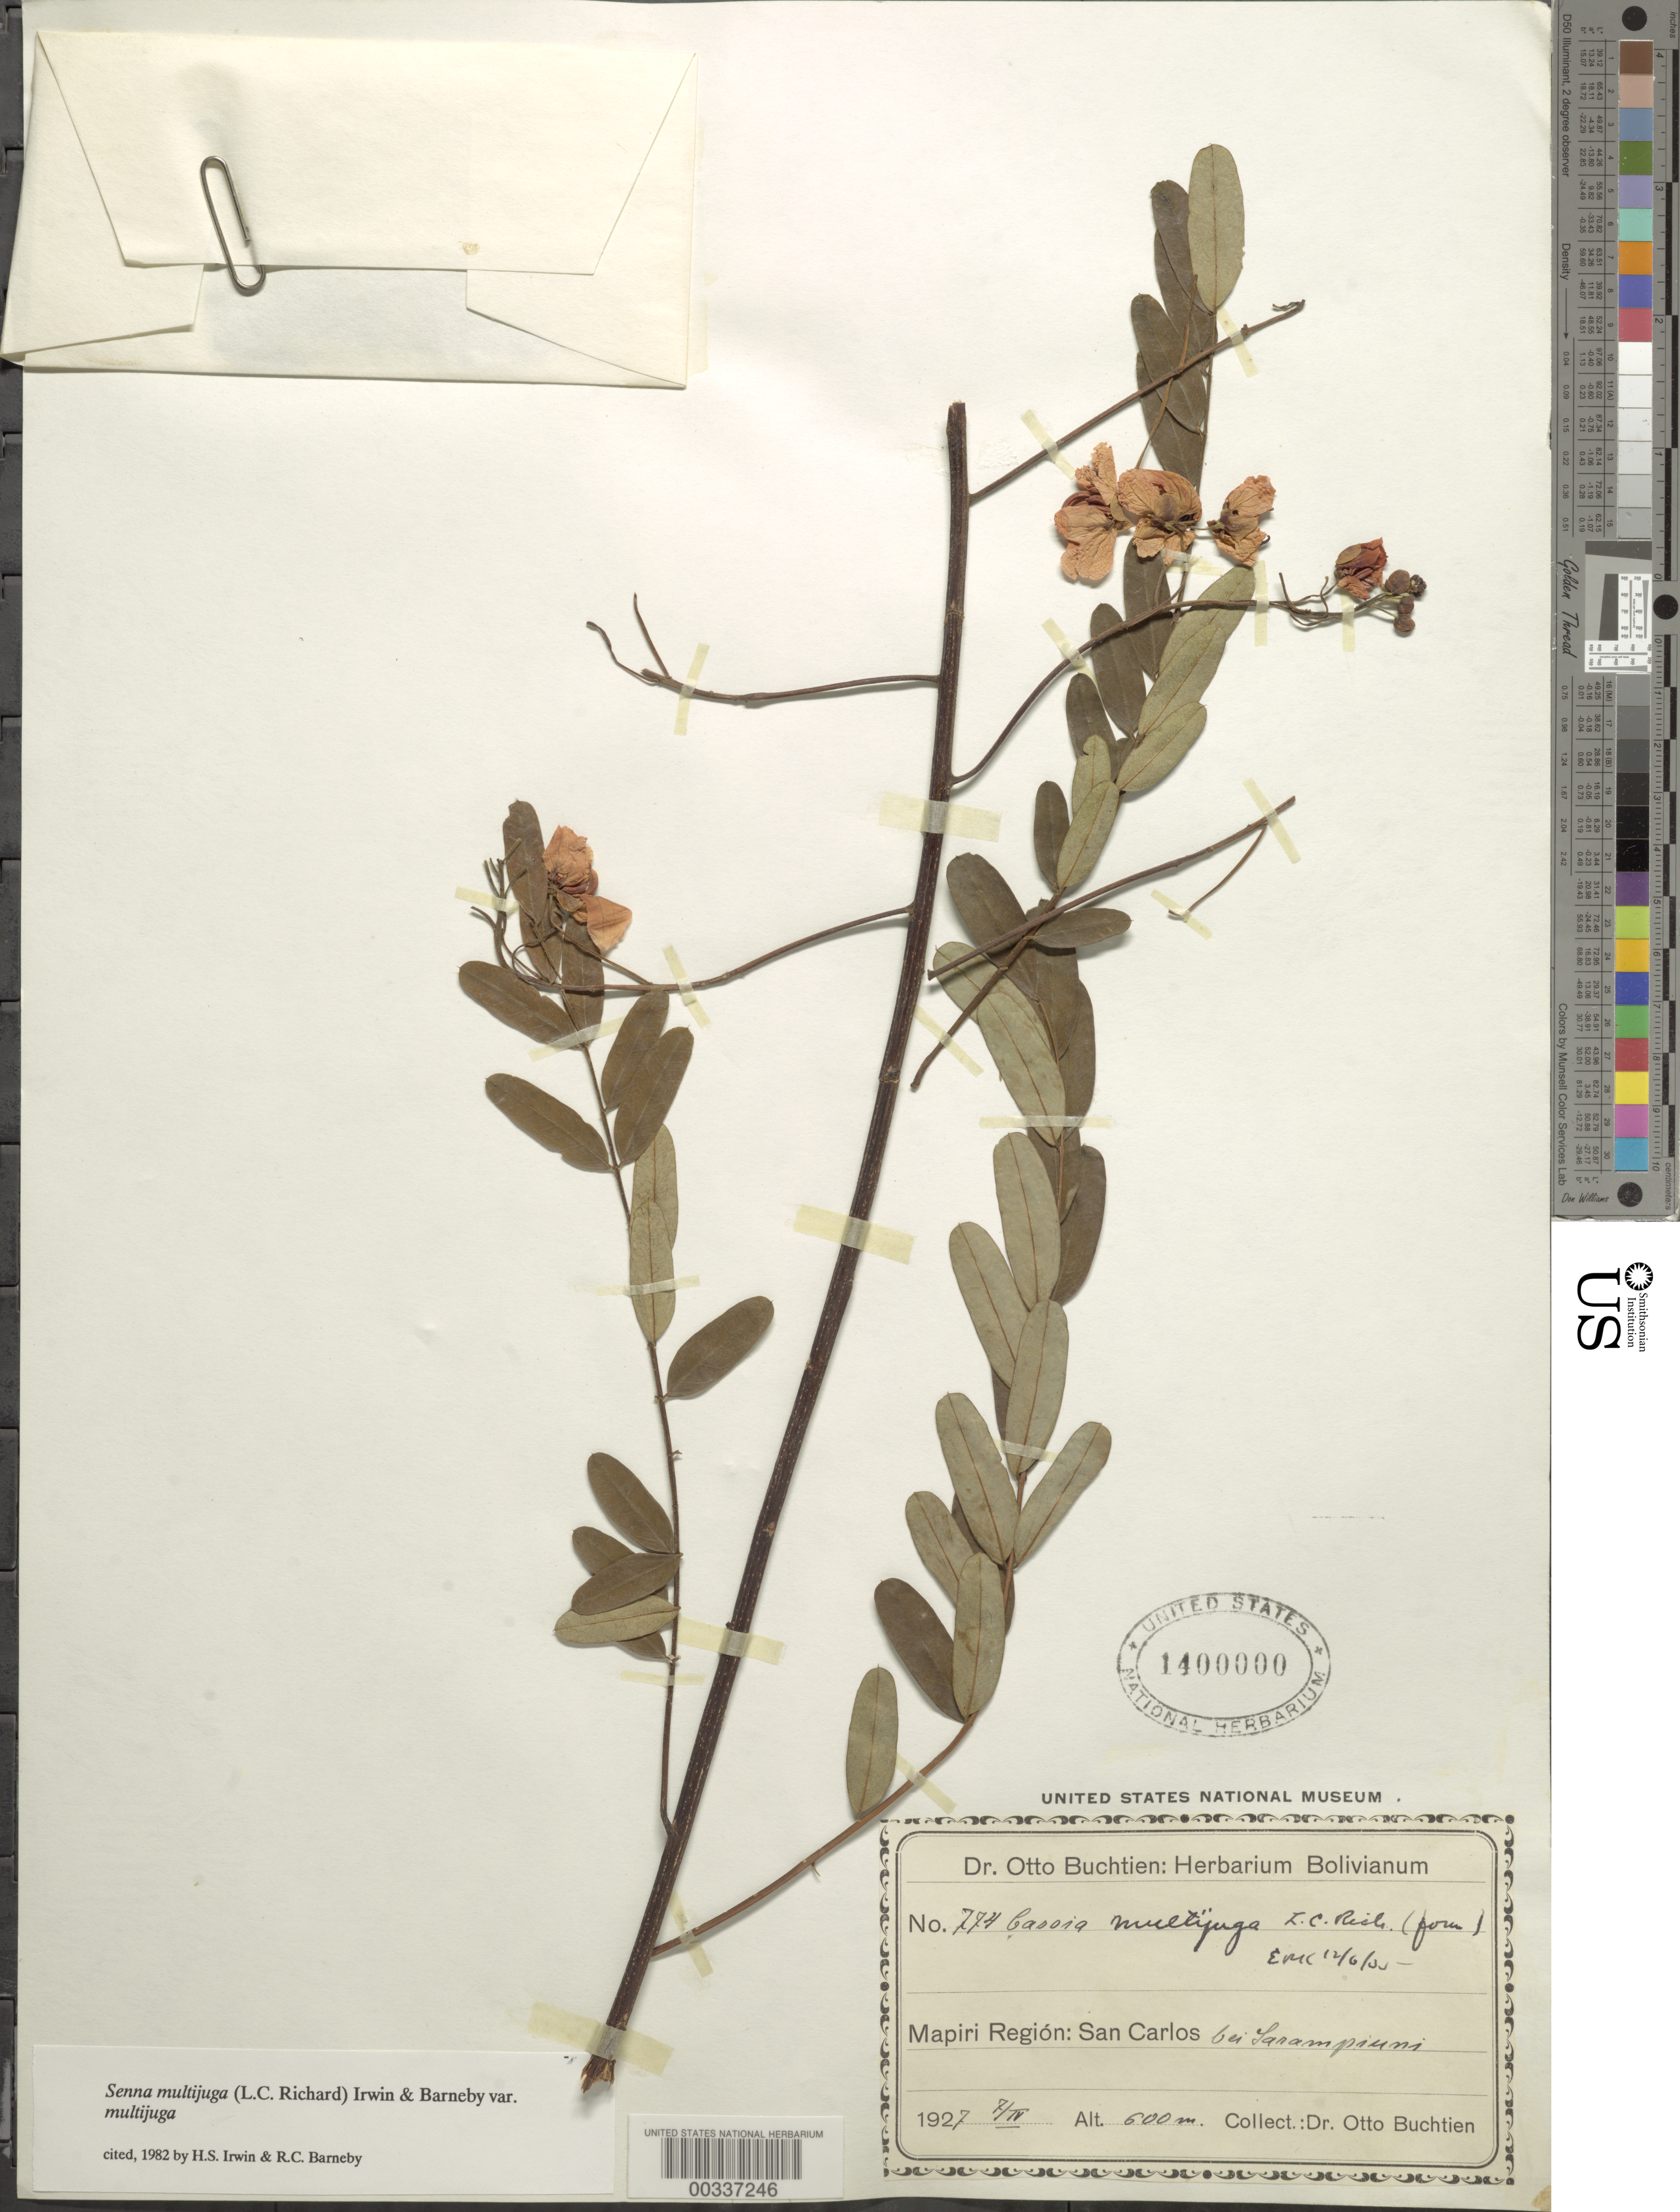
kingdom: Plantae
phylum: Tracheophyta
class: Magnoliopsida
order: Fabales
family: Fabaceae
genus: Senna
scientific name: Senna multijuga var. multijuga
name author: (Rich.) H.S. Irwin & Barneby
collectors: O. Buchtien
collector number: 774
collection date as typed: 07 Apr 1927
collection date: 1927-04-07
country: Bolivia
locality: Mapiri region; San Carlos by Sarampinni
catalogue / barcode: US 1400000